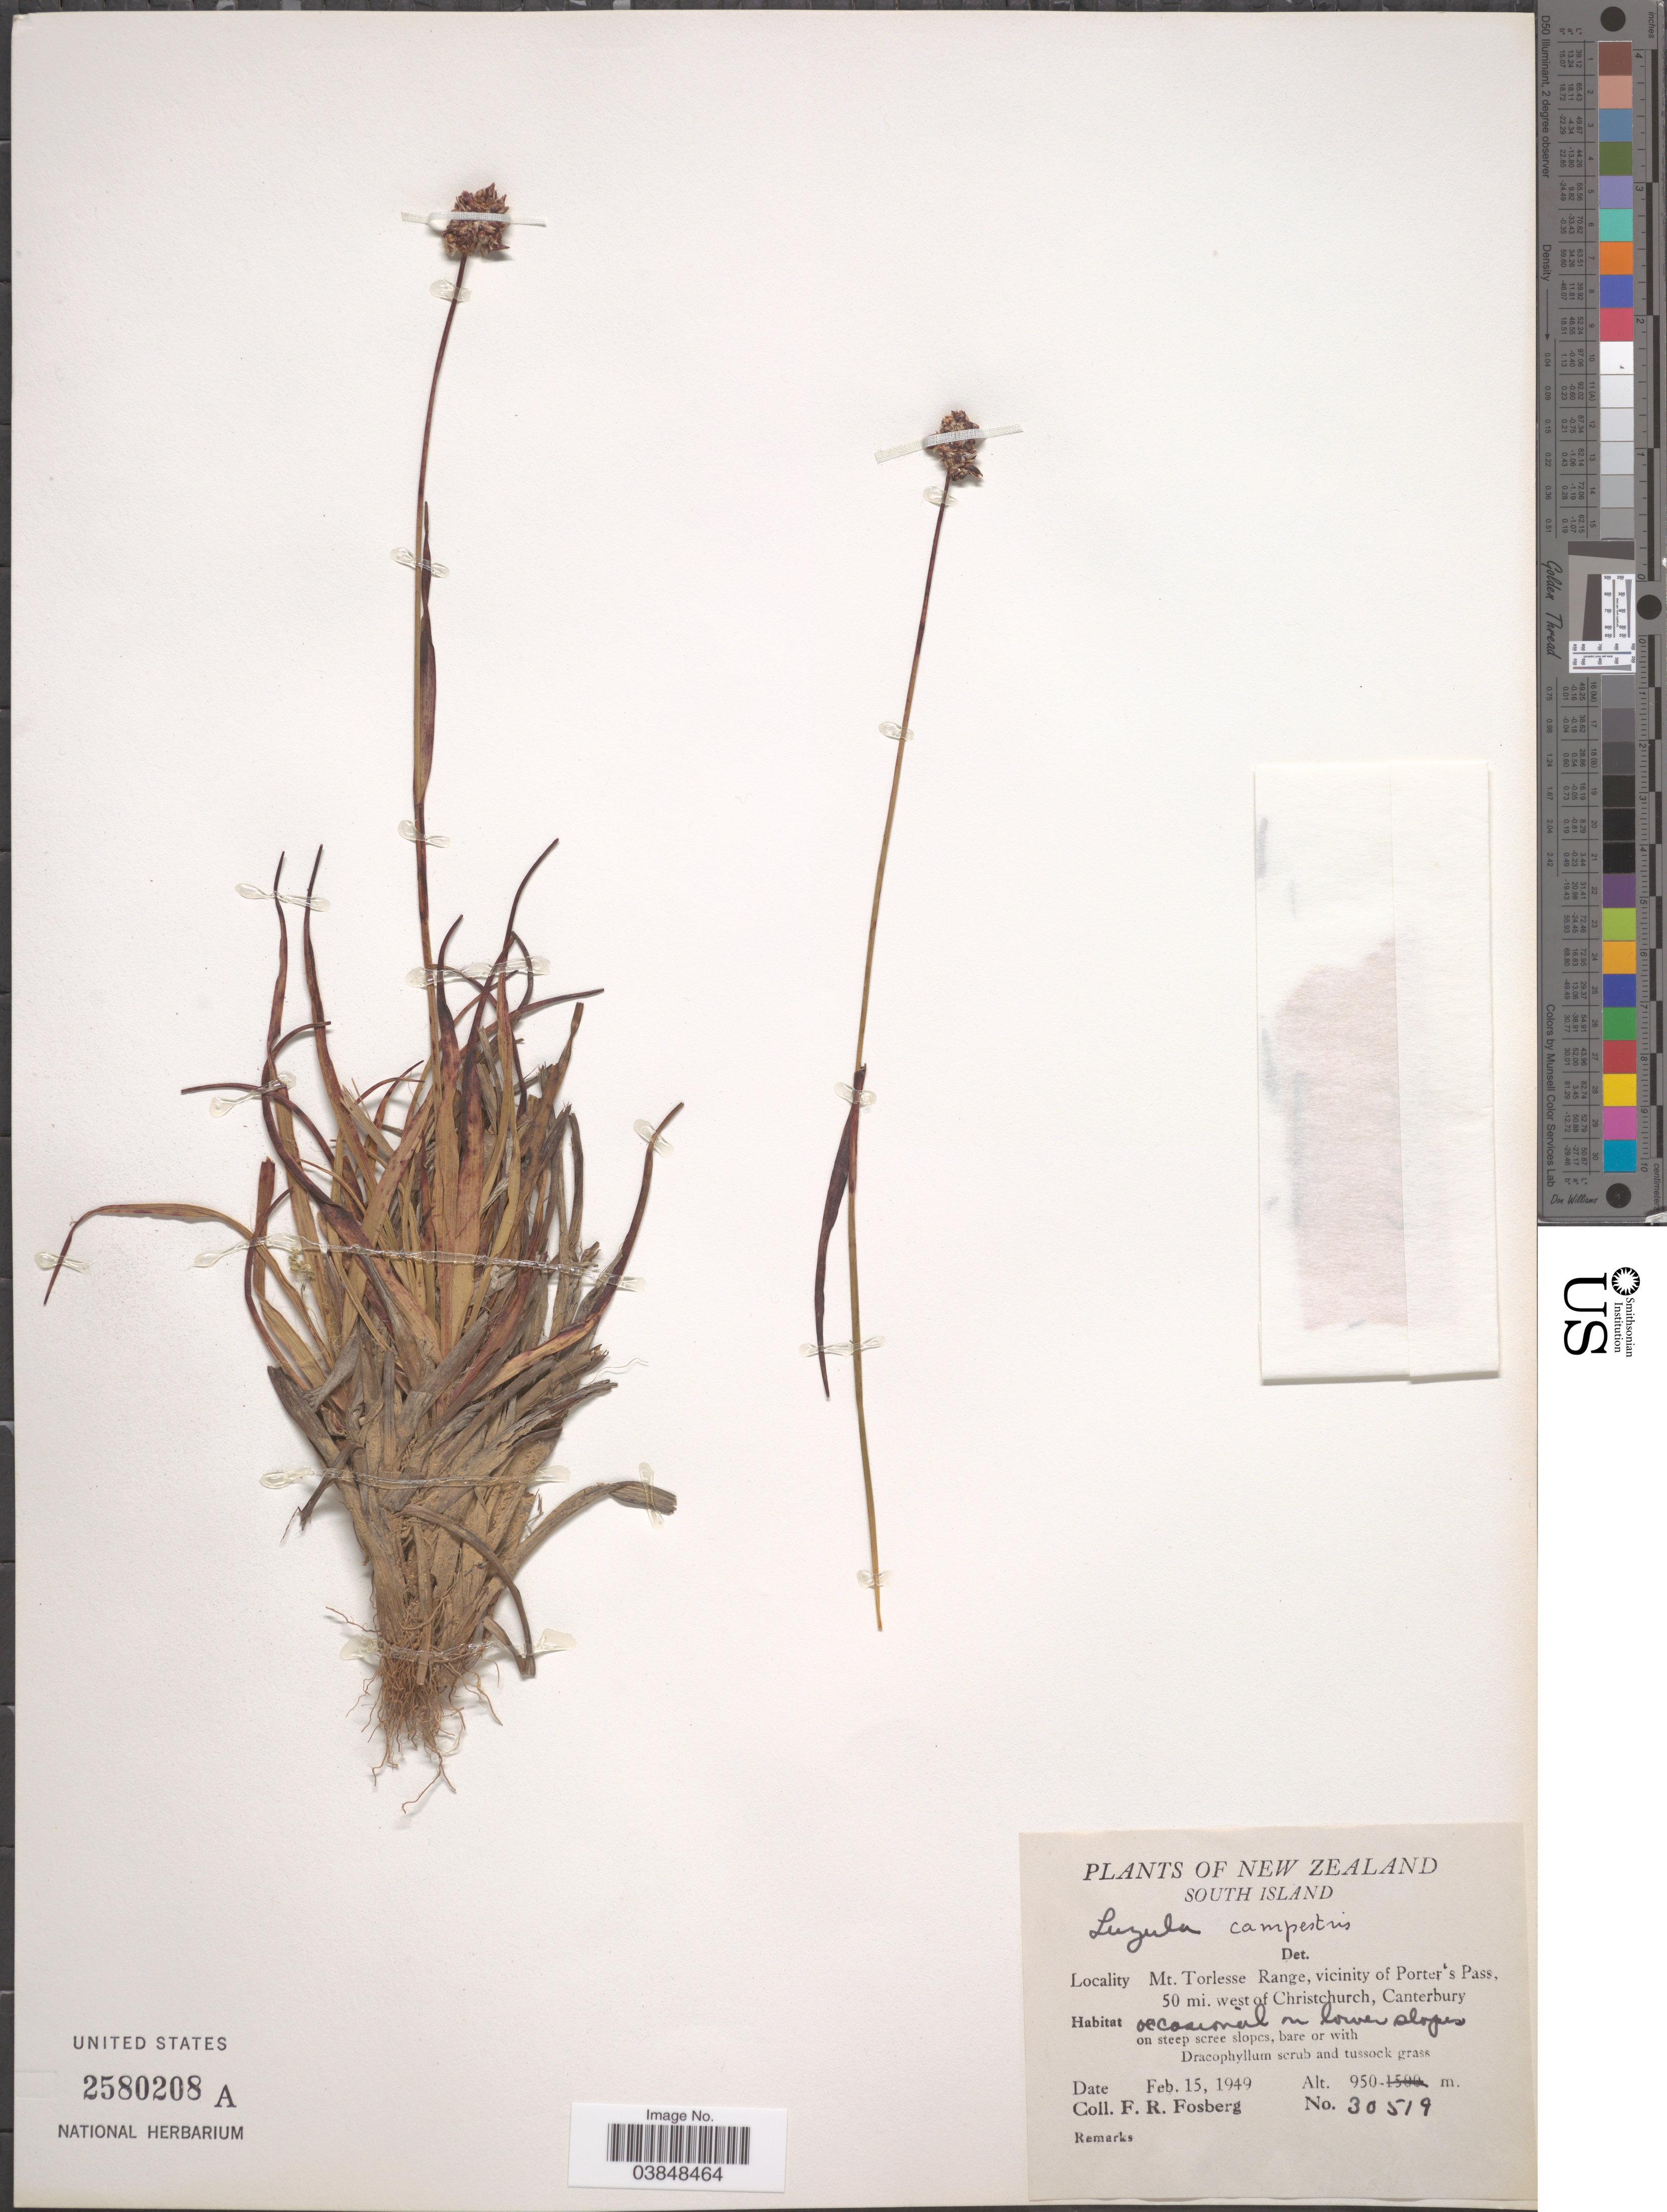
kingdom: Plantae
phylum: Tracheophyta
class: Liliopsida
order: Poales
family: Juncaceae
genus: Luzula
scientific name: Luzula campestris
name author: (L.) DC.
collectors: F. R. Fosberg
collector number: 30519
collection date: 1949-02-15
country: New Zealand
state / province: Canterbury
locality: South Island. Mt. Torlesse Range, vicinity of Porter's Pass, 50 mi. west of Christchurch. On steep scree slopes.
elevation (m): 950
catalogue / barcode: US 2580208A